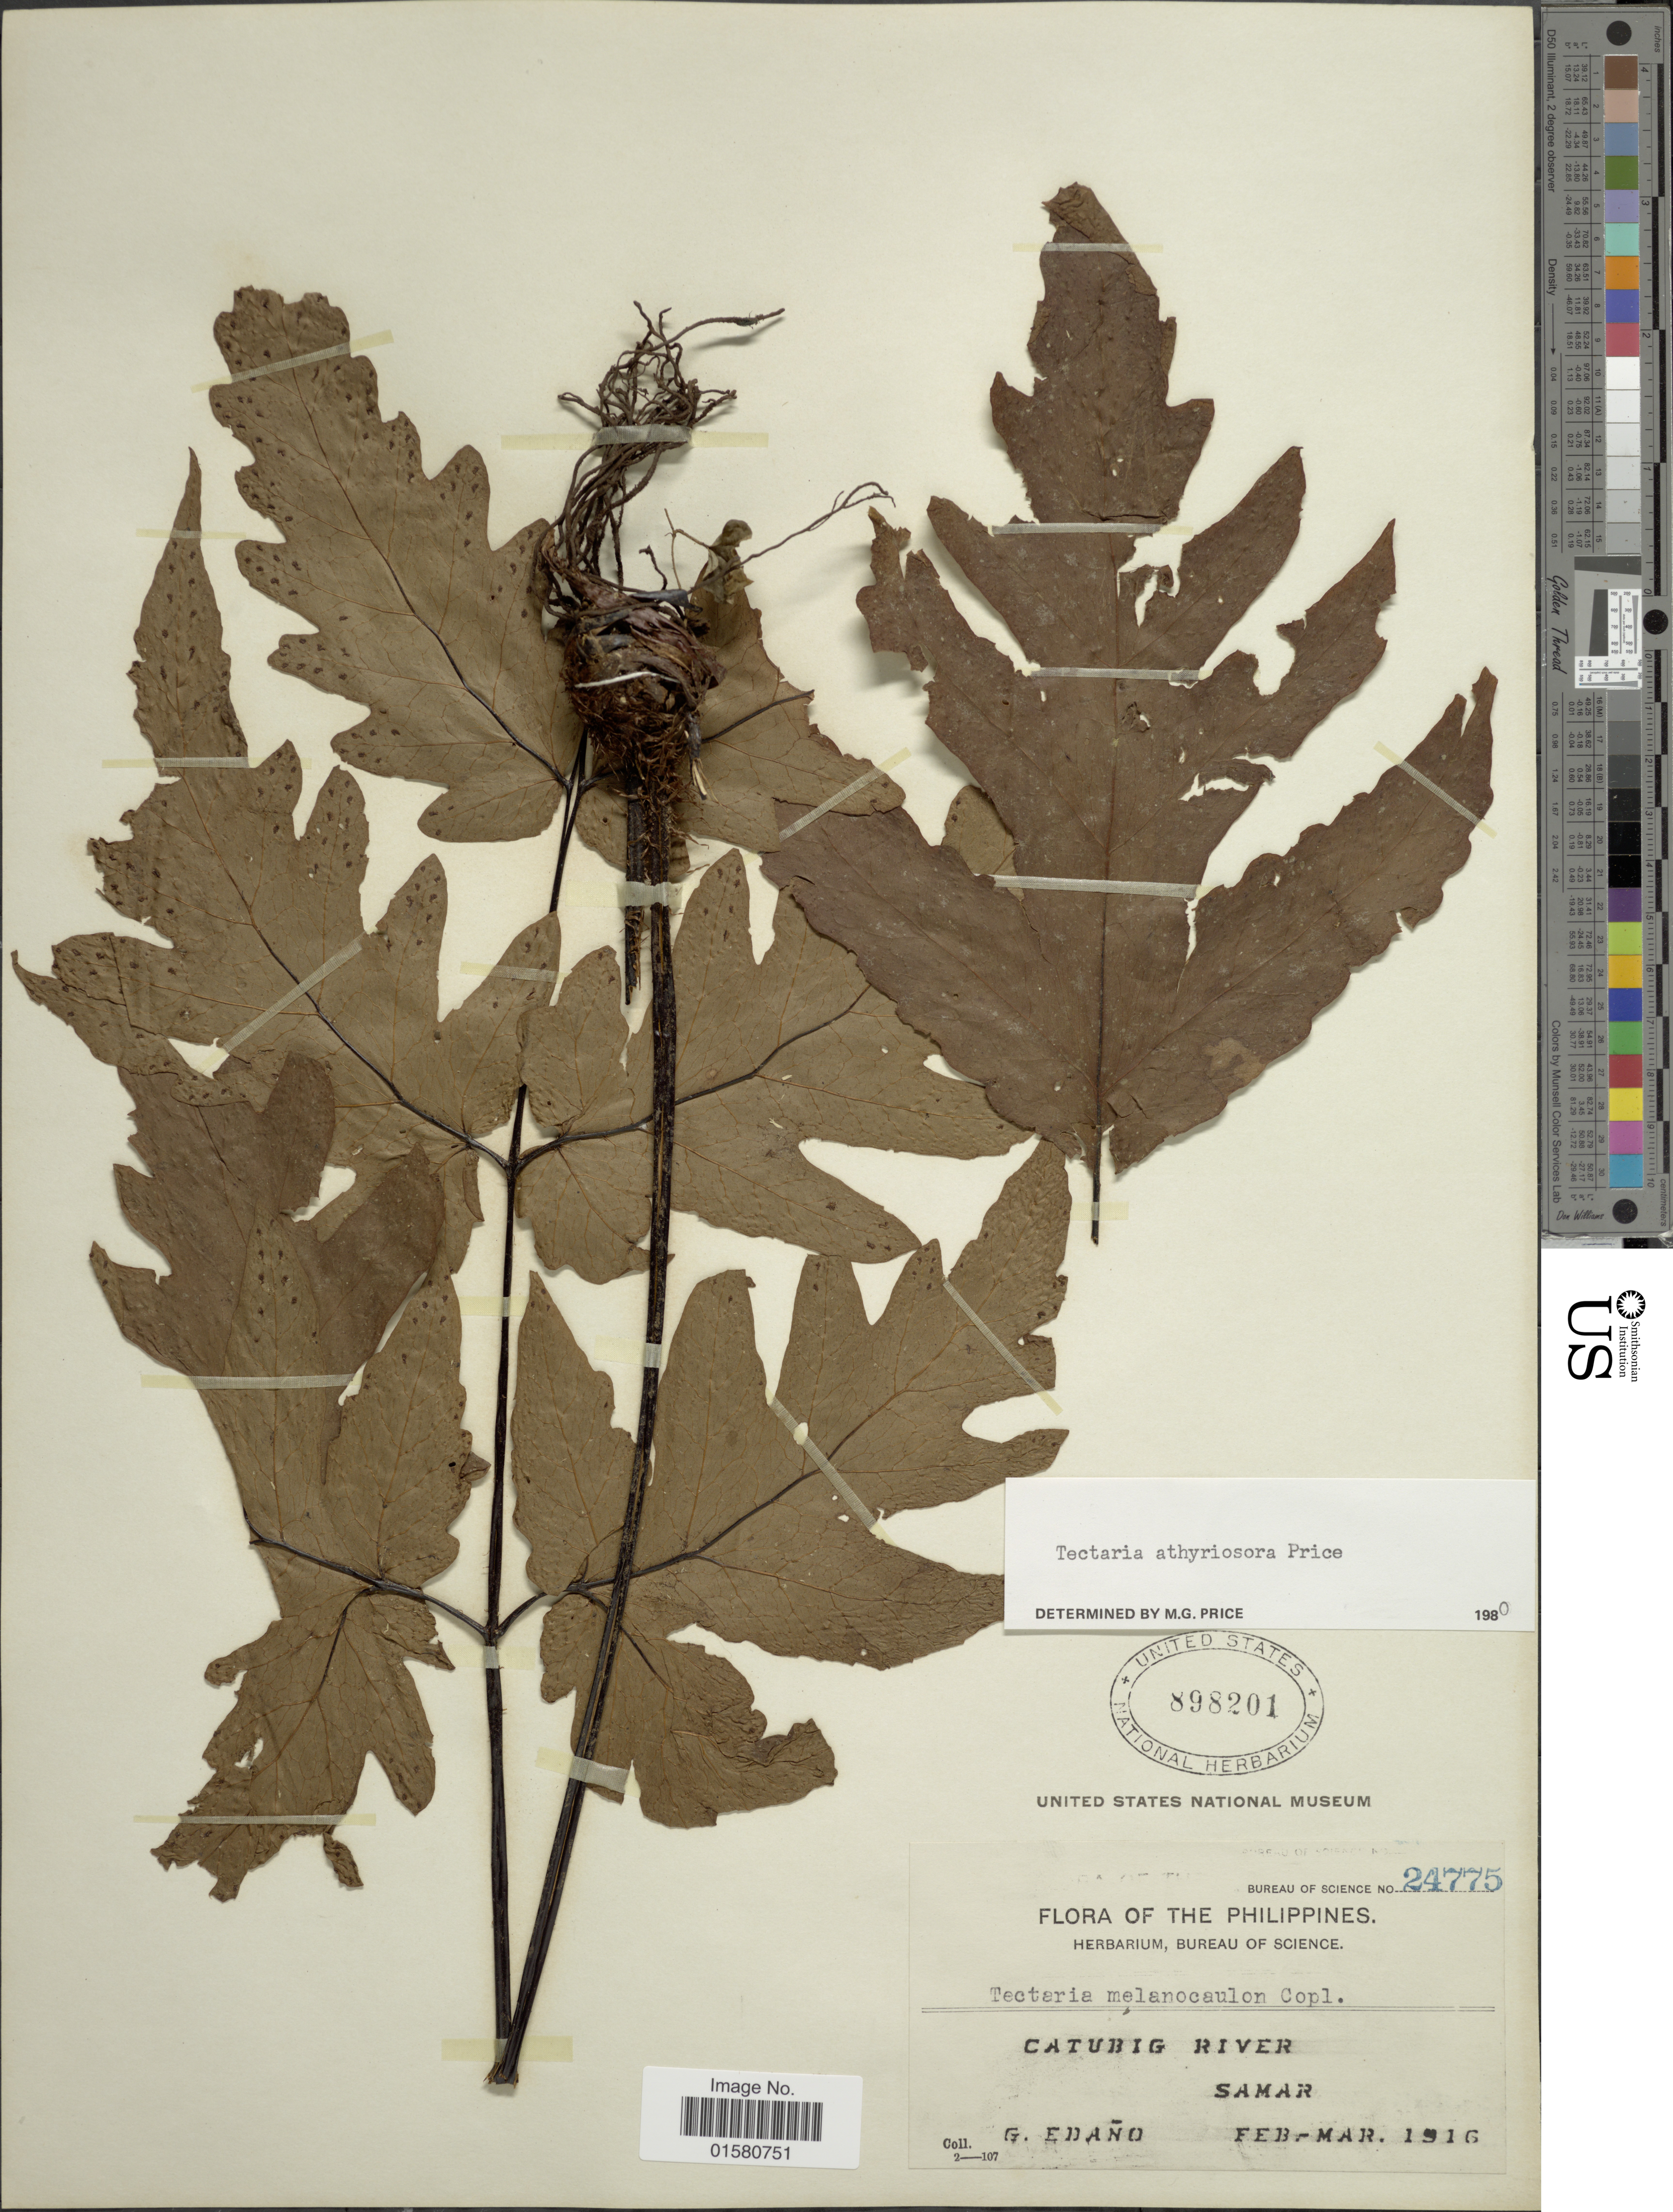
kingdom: Plantae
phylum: Tracheophyta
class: Polypodiopsida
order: Polypodiales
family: Tectariaceae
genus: Tectaria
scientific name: Tectaria athyriosora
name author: M.G. Price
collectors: G. Edaño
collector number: Bureau of Science 24775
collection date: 1916-02/1916-03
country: Philippines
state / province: Eastern Visayas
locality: Catubig River, Samar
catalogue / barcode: US 898201